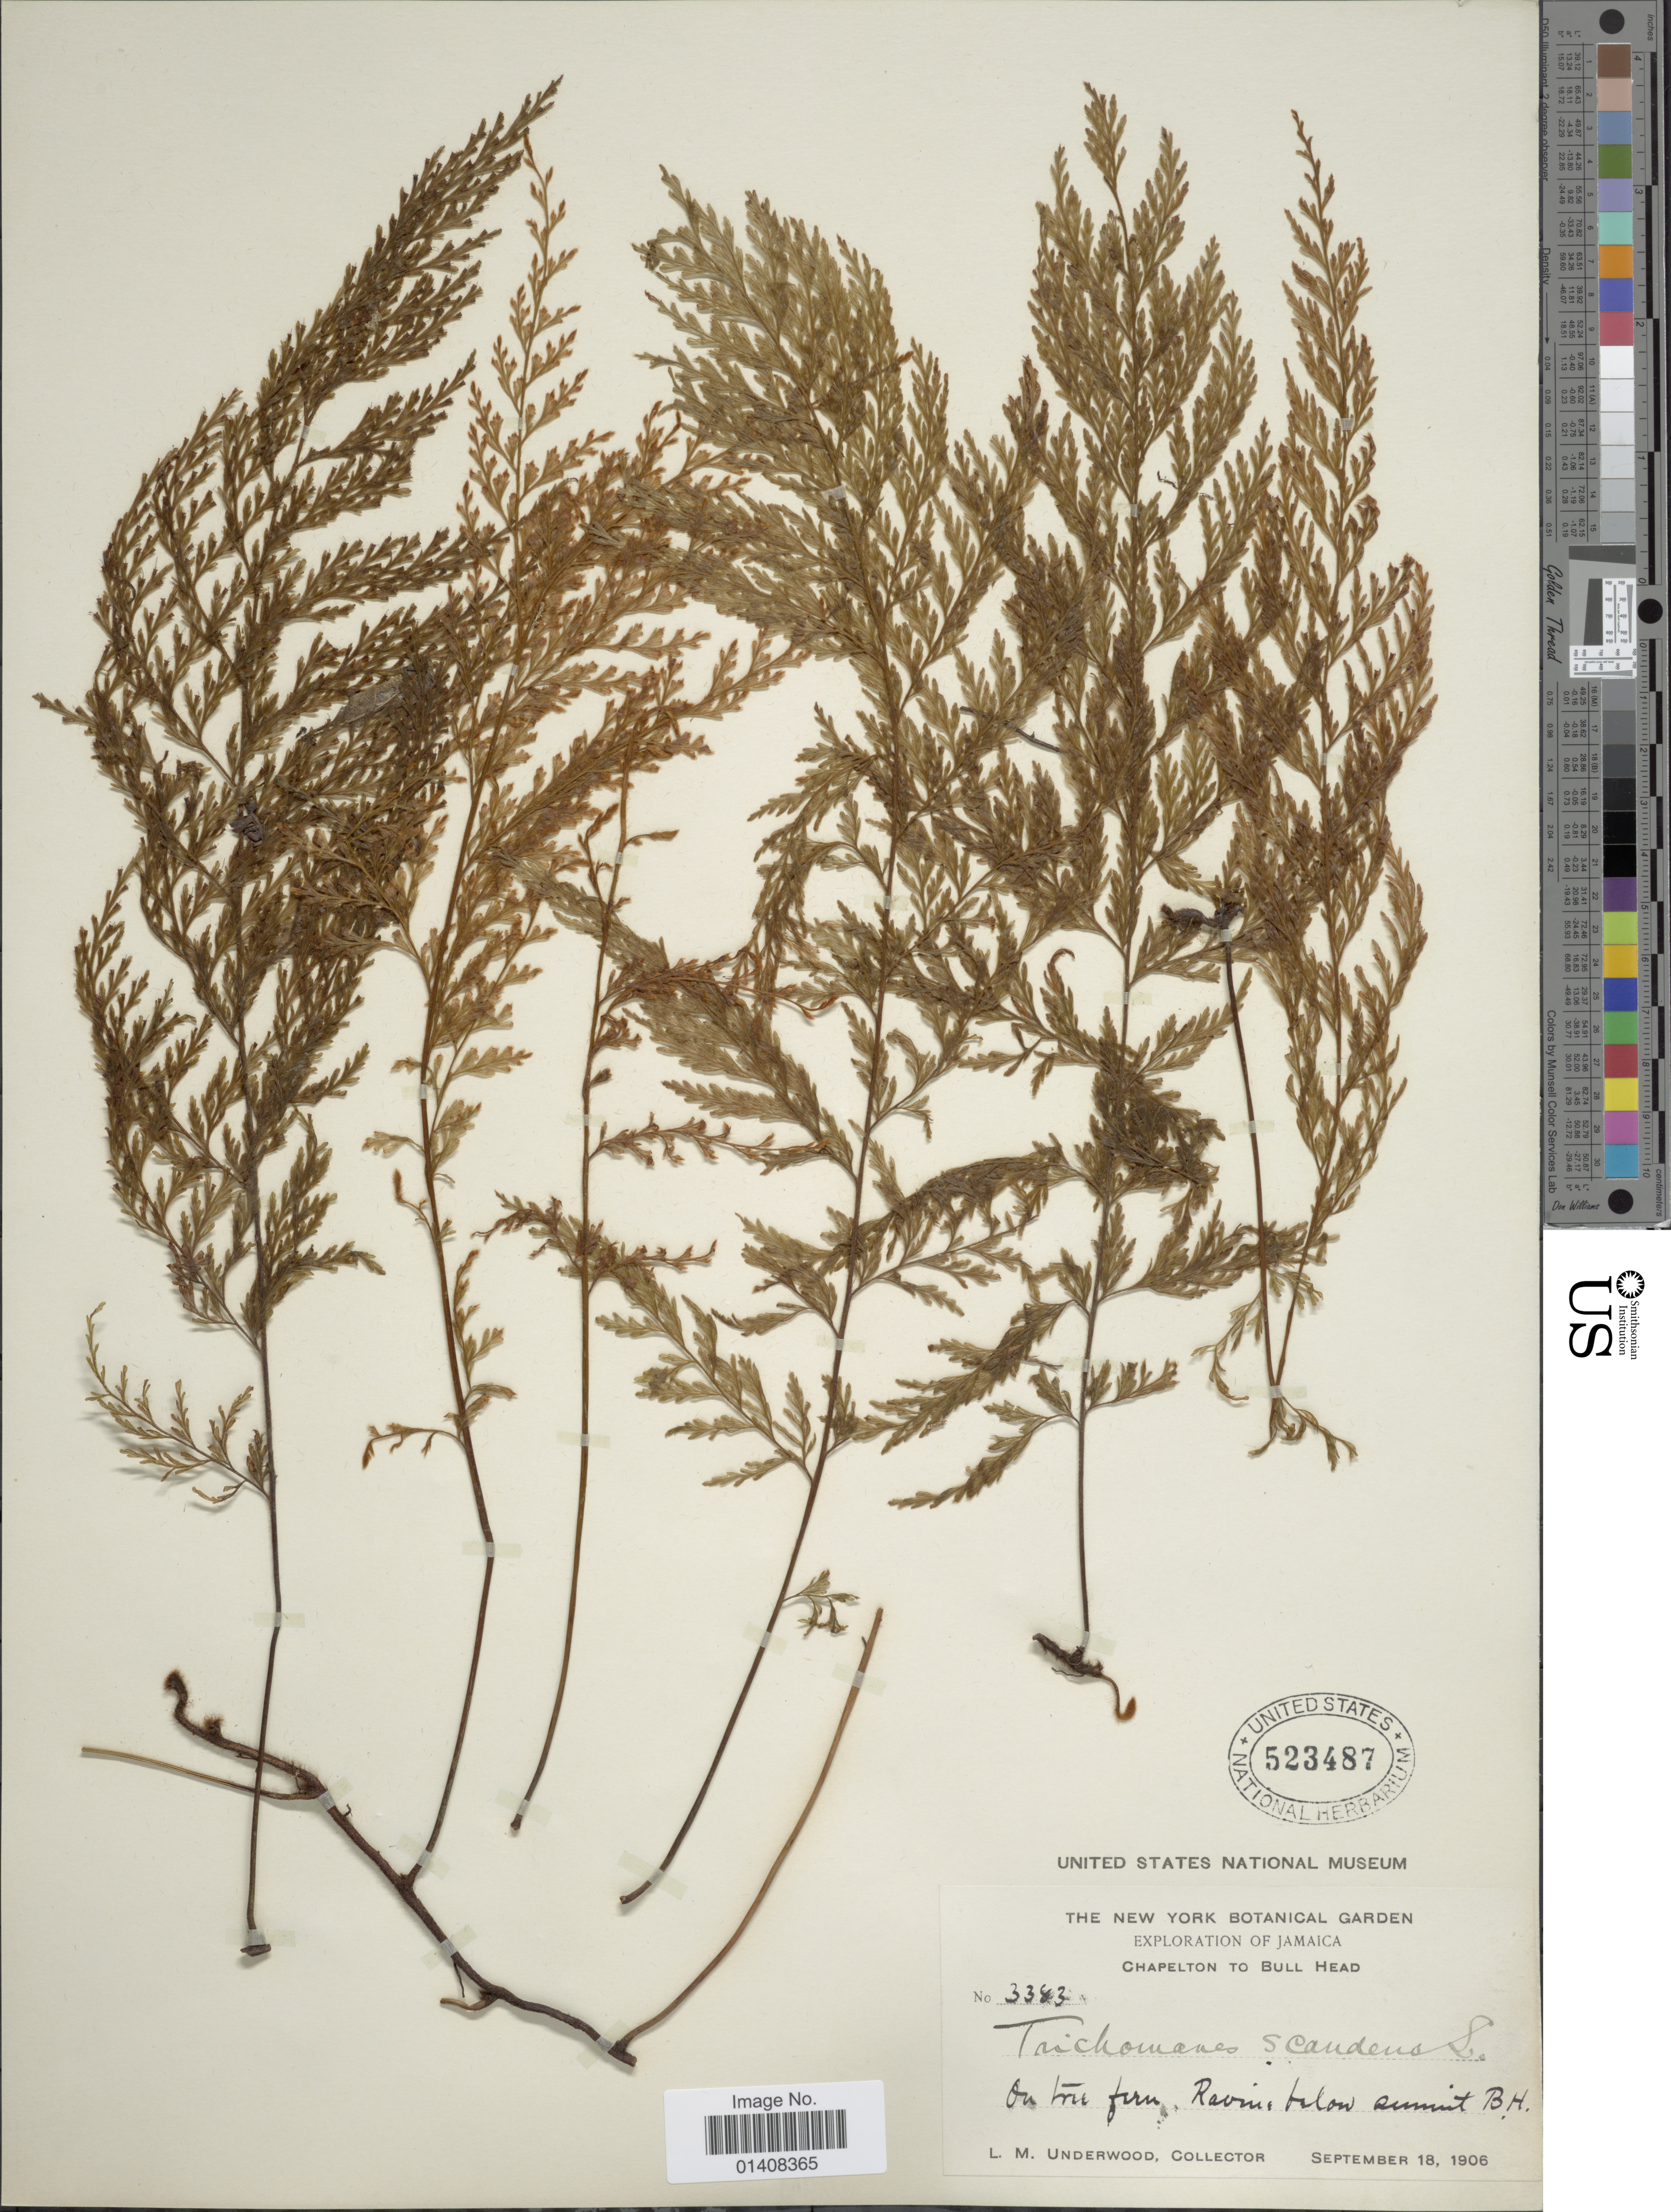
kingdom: Plantae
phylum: Tracheophyta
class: Polypodiopsida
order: Hymenophyllales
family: Hymenophyllaceae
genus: Trichomanes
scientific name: Trichomanes scandens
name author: L.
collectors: L. M. Underwood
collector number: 3383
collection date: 1906-09-18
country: Jamaica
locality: Chapel to Bull Head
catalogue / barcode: US 523487